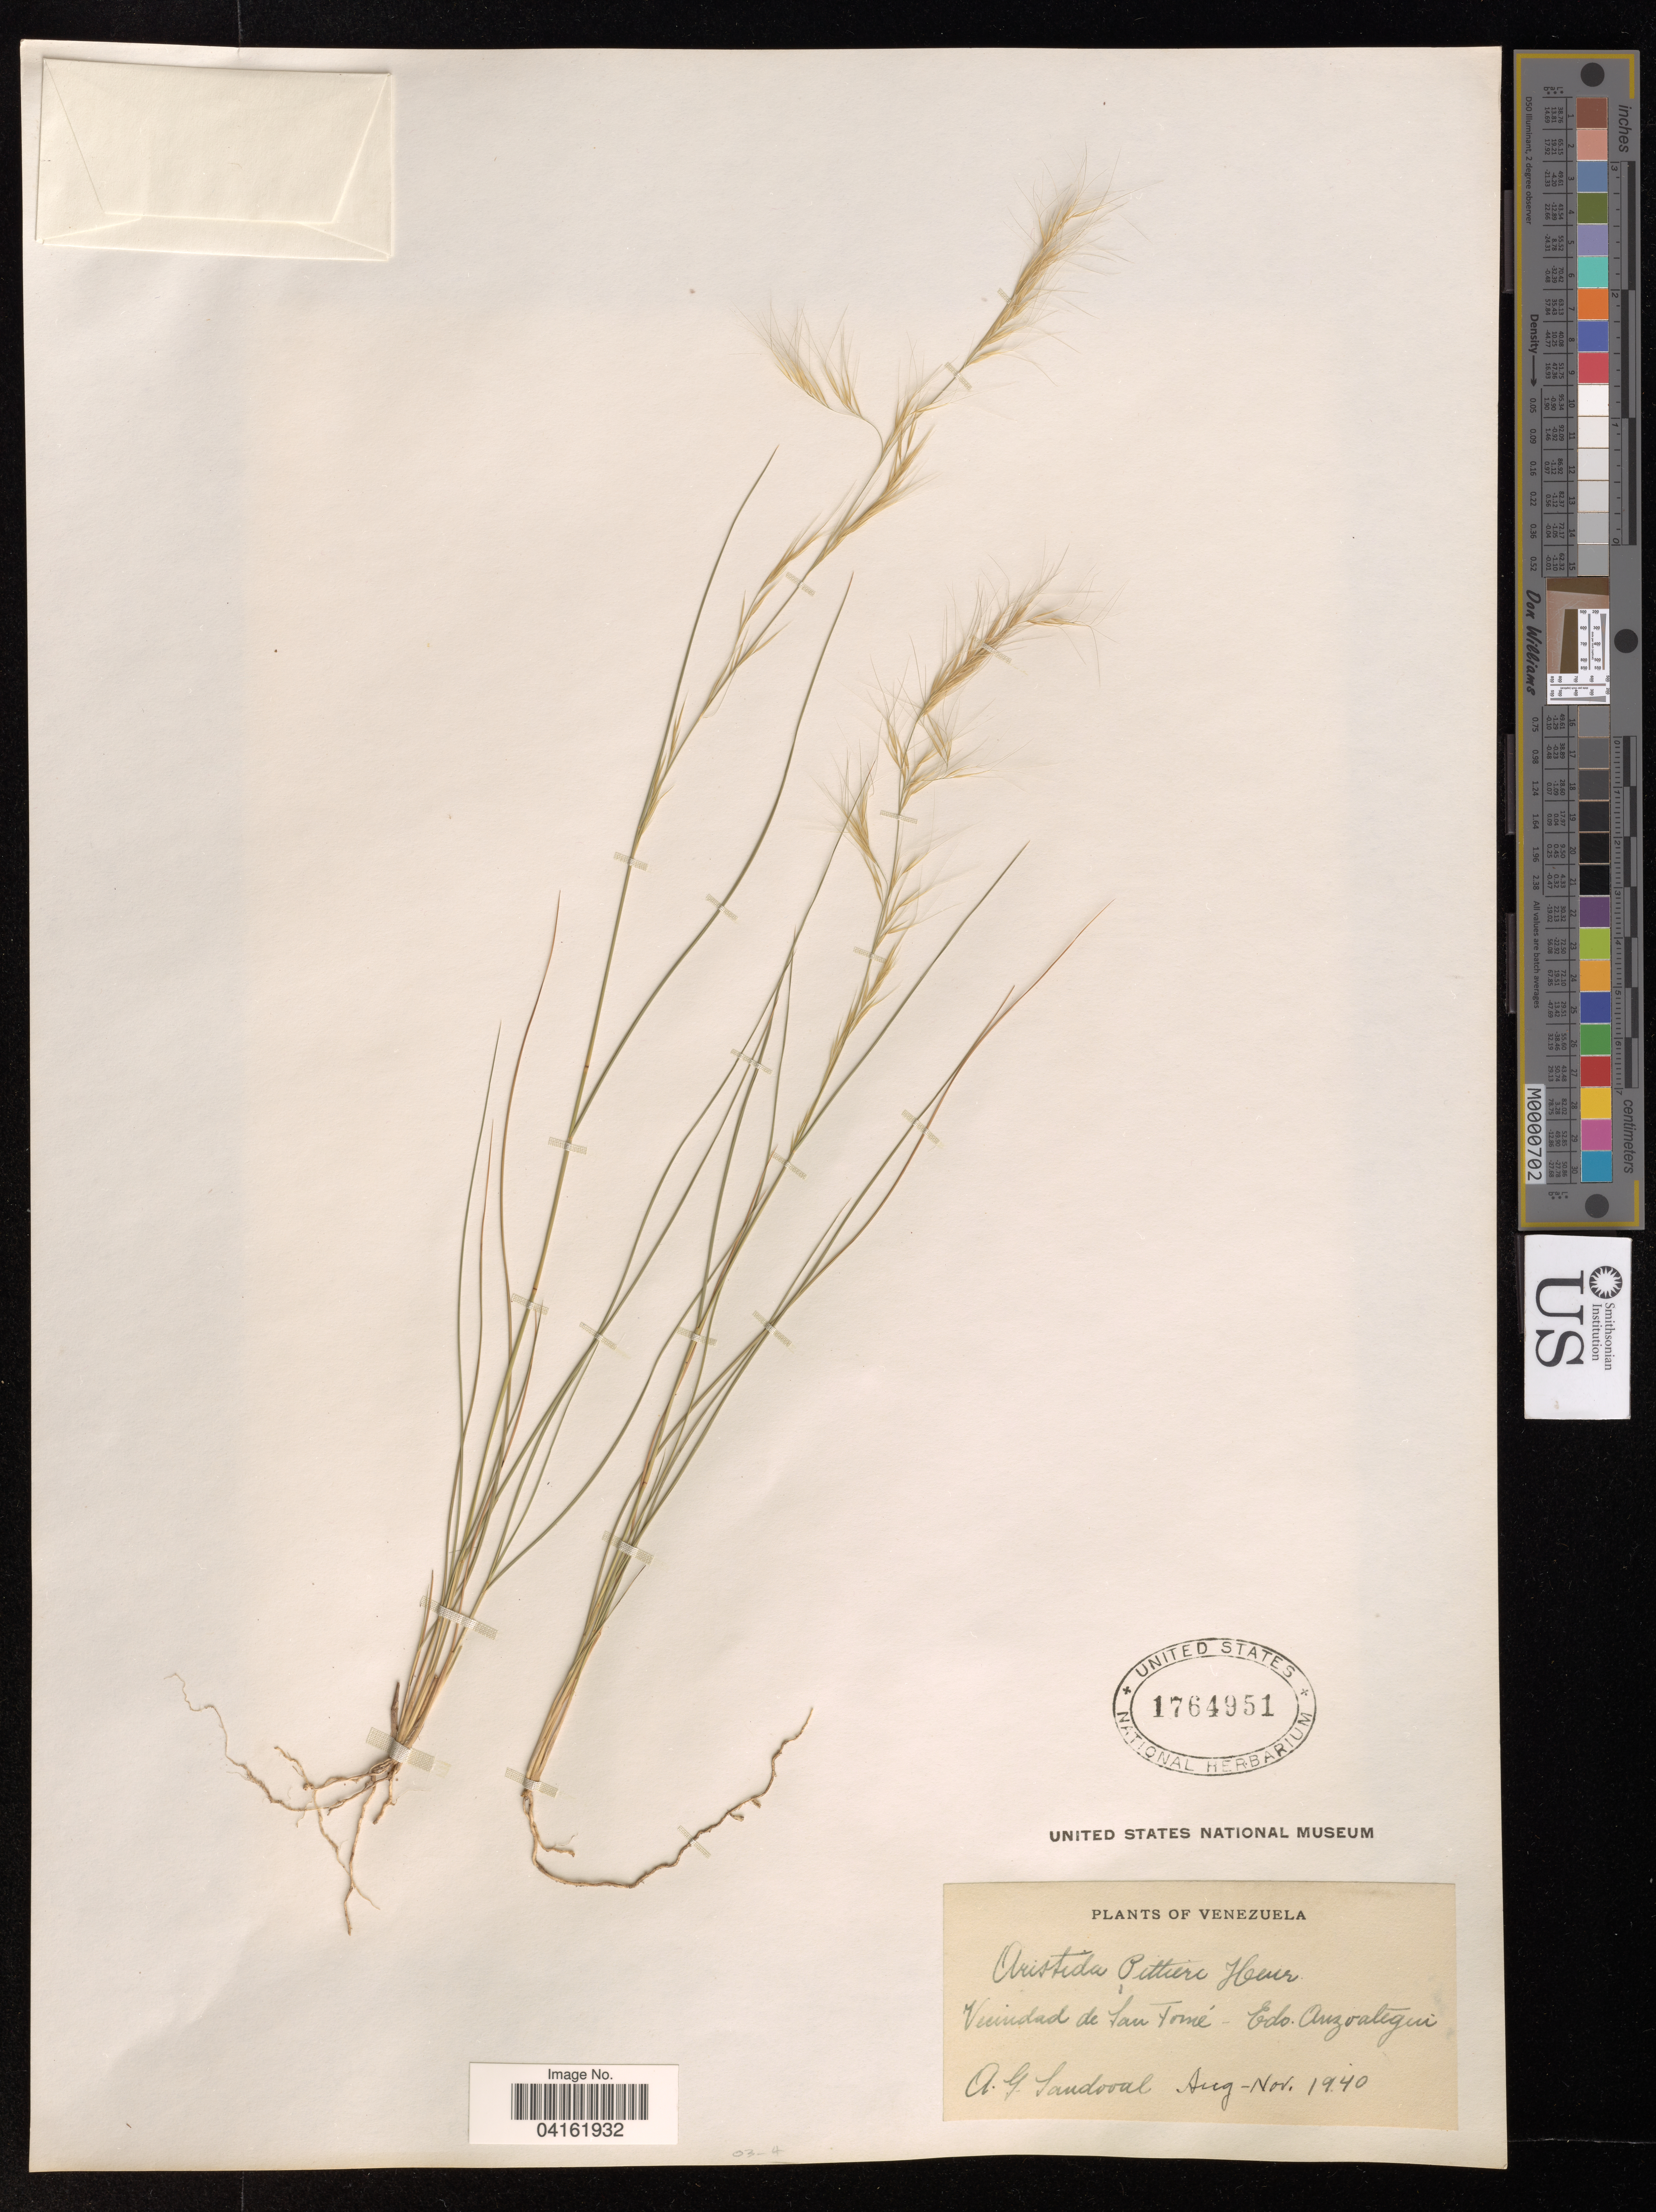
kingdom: Plantae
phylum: Tracheophyta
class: Liliopsida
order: Poales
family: Poaceae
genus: Aristida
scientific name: Aristida pittieri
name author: Henr.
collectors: A. G. Sandoval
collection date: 1940-08/1940-11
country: Venezuela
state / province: Anzoategui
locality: Vecindad de San Tomé.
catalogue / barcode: US 1764951